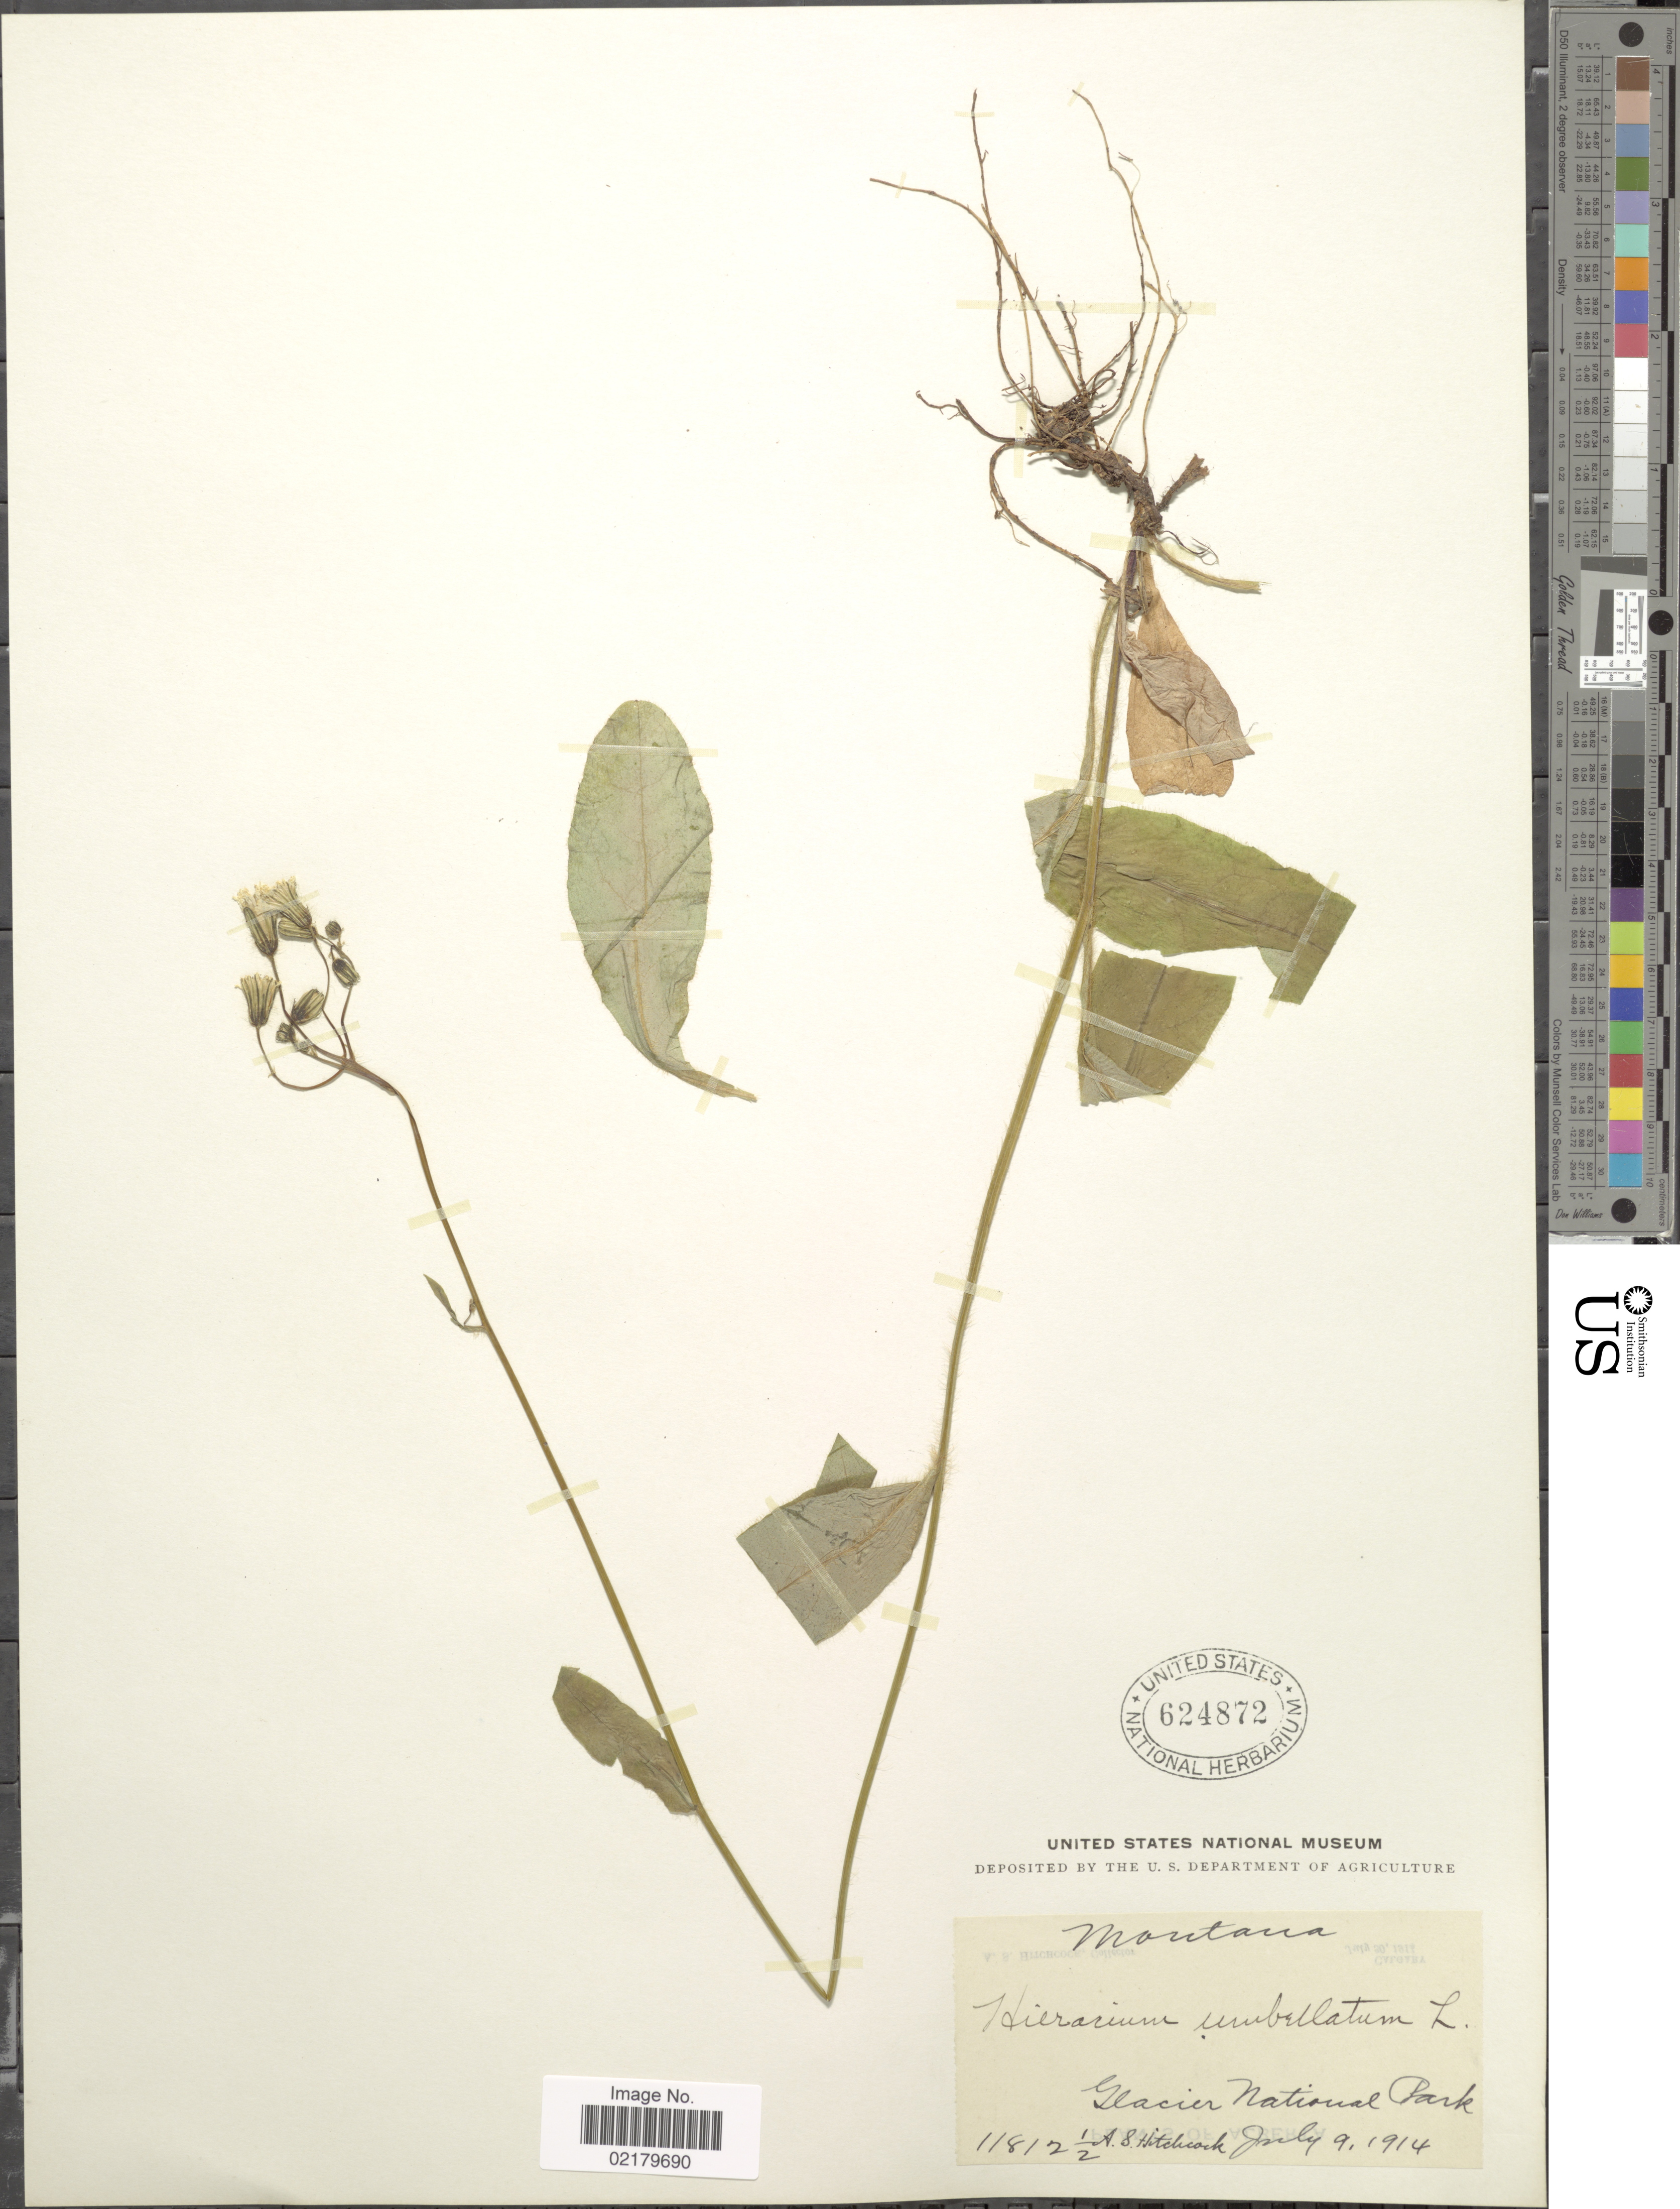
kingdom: Plantae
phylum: Tracheophyta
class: Magnoliopsida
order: Asterales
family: Asteraceae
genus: Hieracium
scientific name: Hieracium albiflorum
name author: Hook.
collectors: A. S. Hitchcock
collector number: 11812½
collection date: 1914-07-09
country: United States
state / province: Montana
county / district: Flathead / Glacier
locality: Glacier National Park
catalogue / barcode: US 624872